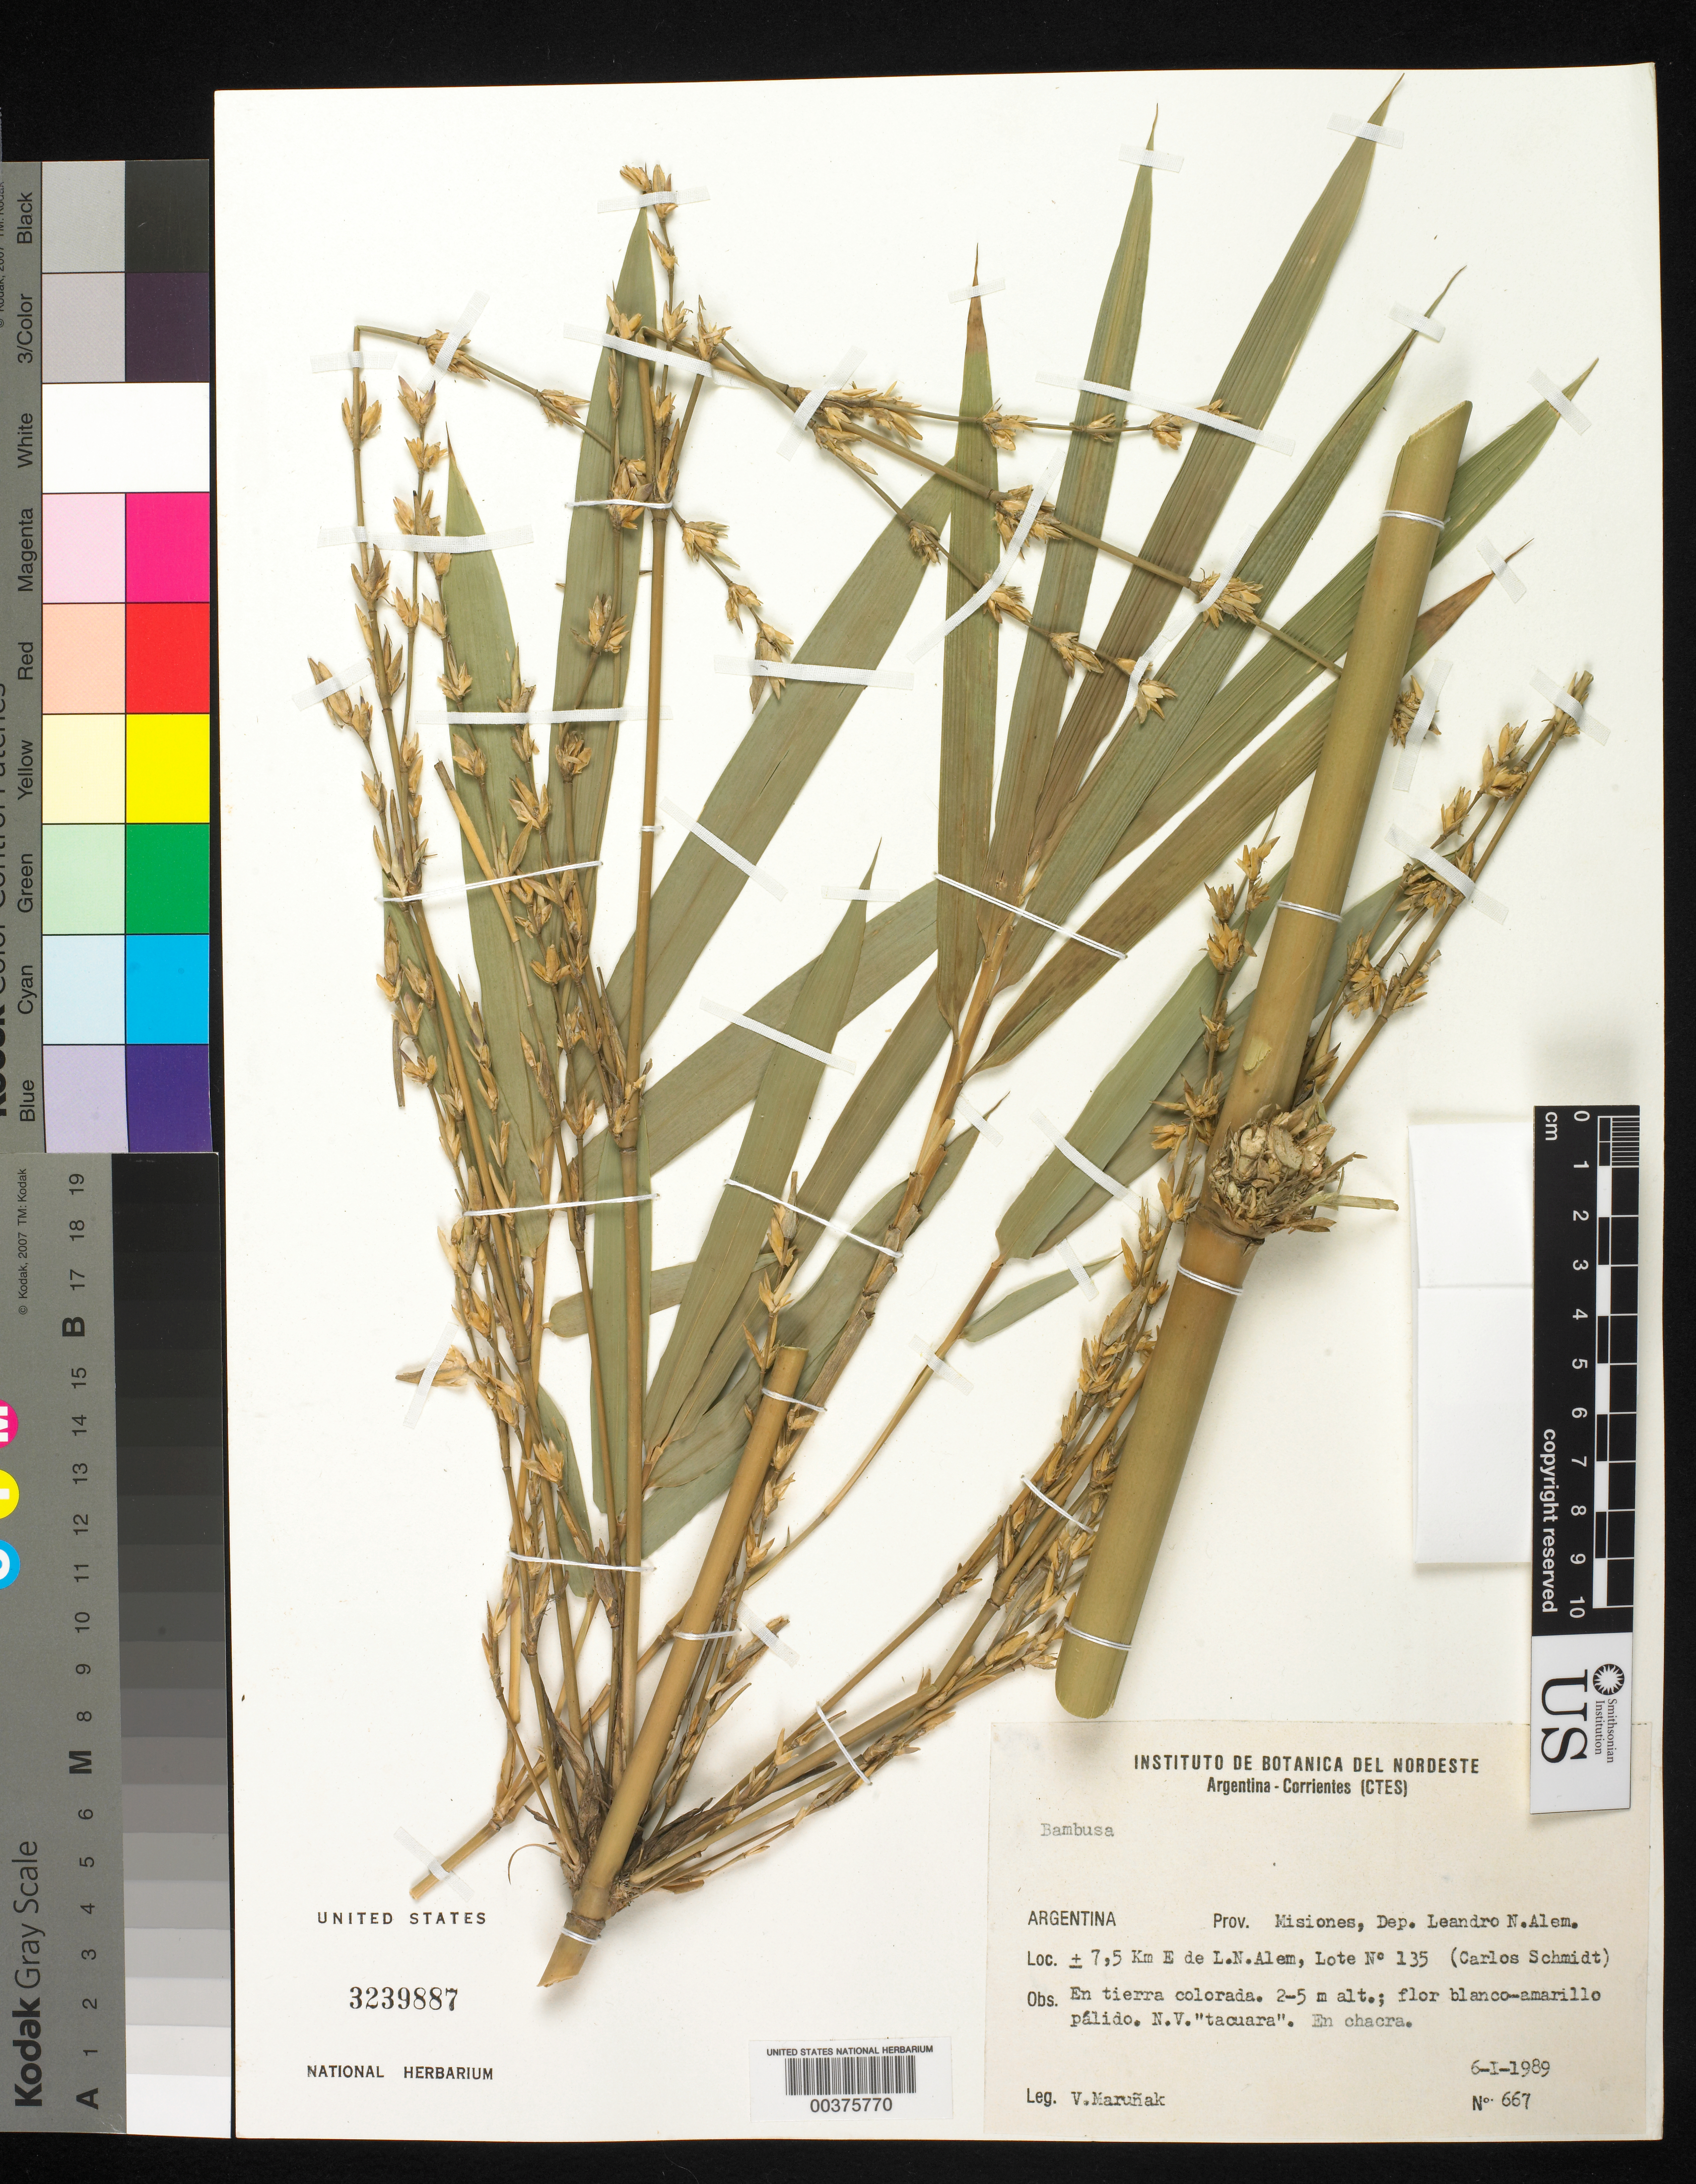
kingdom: Plantae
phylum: Tracheophyta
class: Liliopsida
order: Poales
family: Poaceae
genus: Bambusa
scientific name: Bambusa sp.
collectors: V. Marunak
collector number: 667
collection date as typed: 06 Jan 1989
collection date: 1989-01-06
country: Argentina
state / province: Misiones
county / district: Leandro N. Alem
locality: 7.5 km E de l.n. alem, lote no. 135 (Carlos Schmidt)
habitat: En tierra colorada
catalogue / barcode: US 3239887